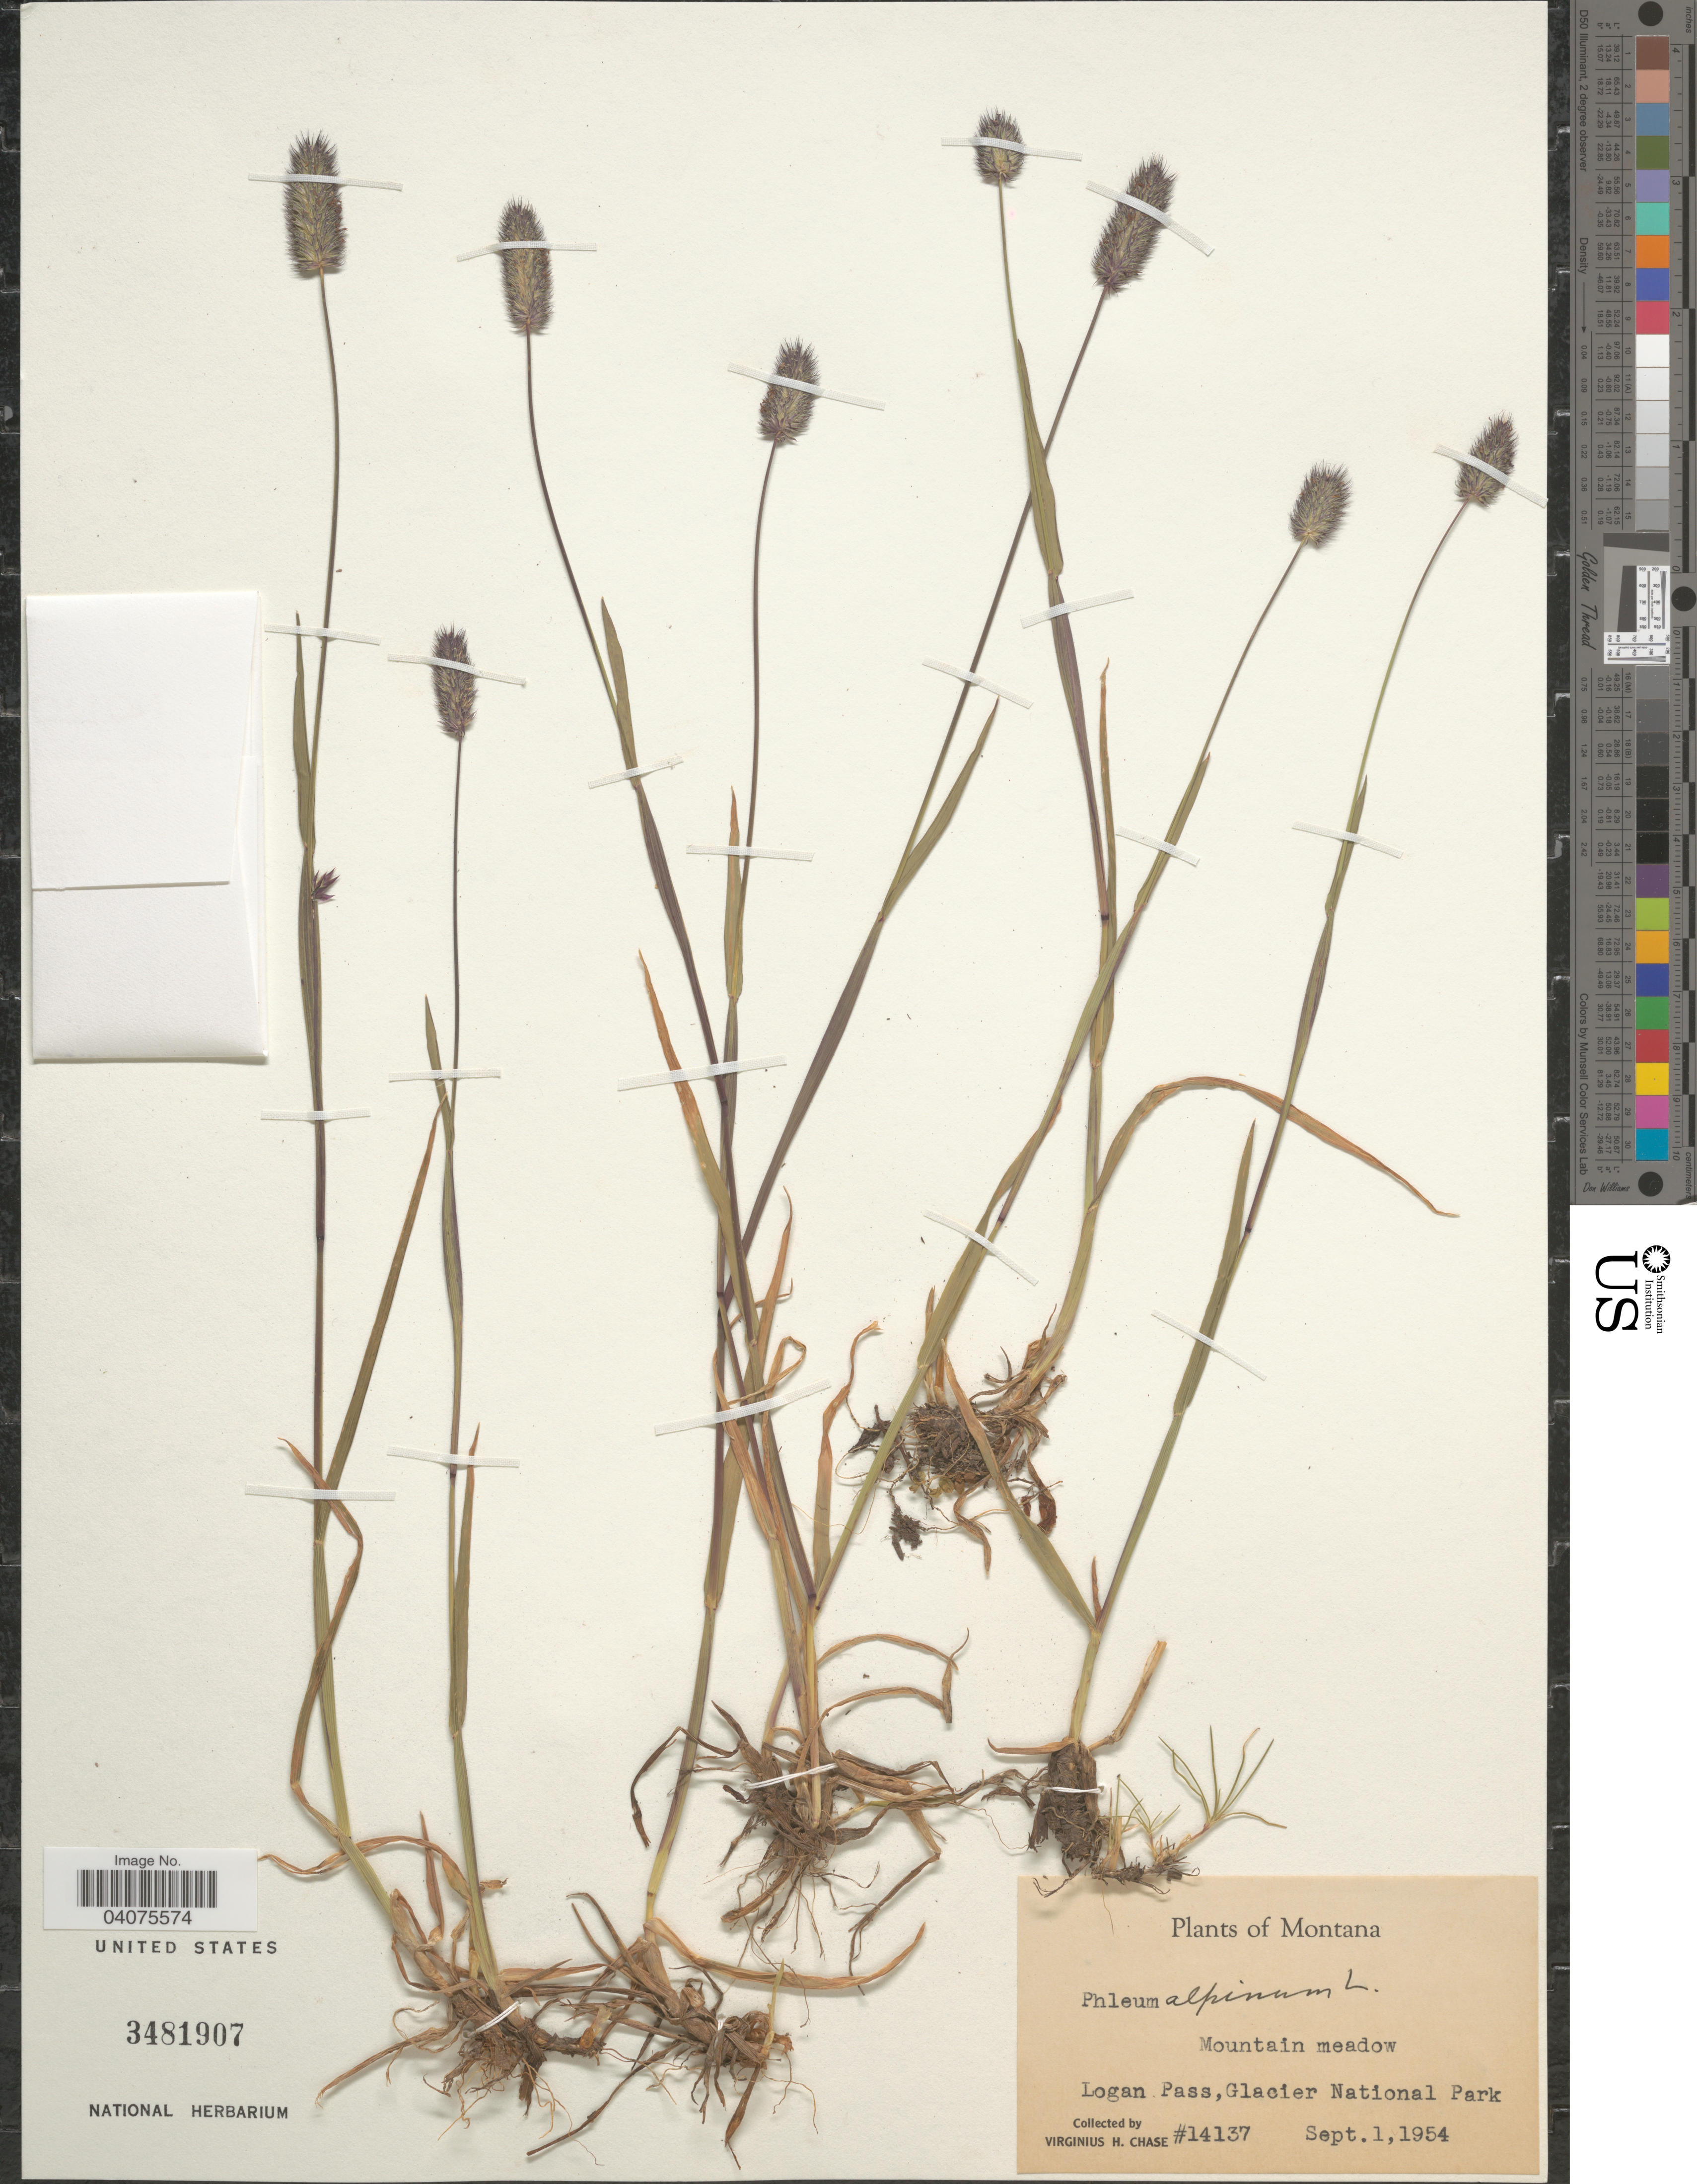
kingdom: Plantae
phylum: Tracheophyta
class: Liliopsida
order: Poales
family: Poaceae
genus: Phleum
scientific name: Phleum alpinum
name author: L.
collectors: V. H. Chase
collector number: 14137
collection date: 1954-09-01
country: United States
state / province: Montana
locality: Logan Pass,Glacier National Park.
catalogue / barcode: US 3481907